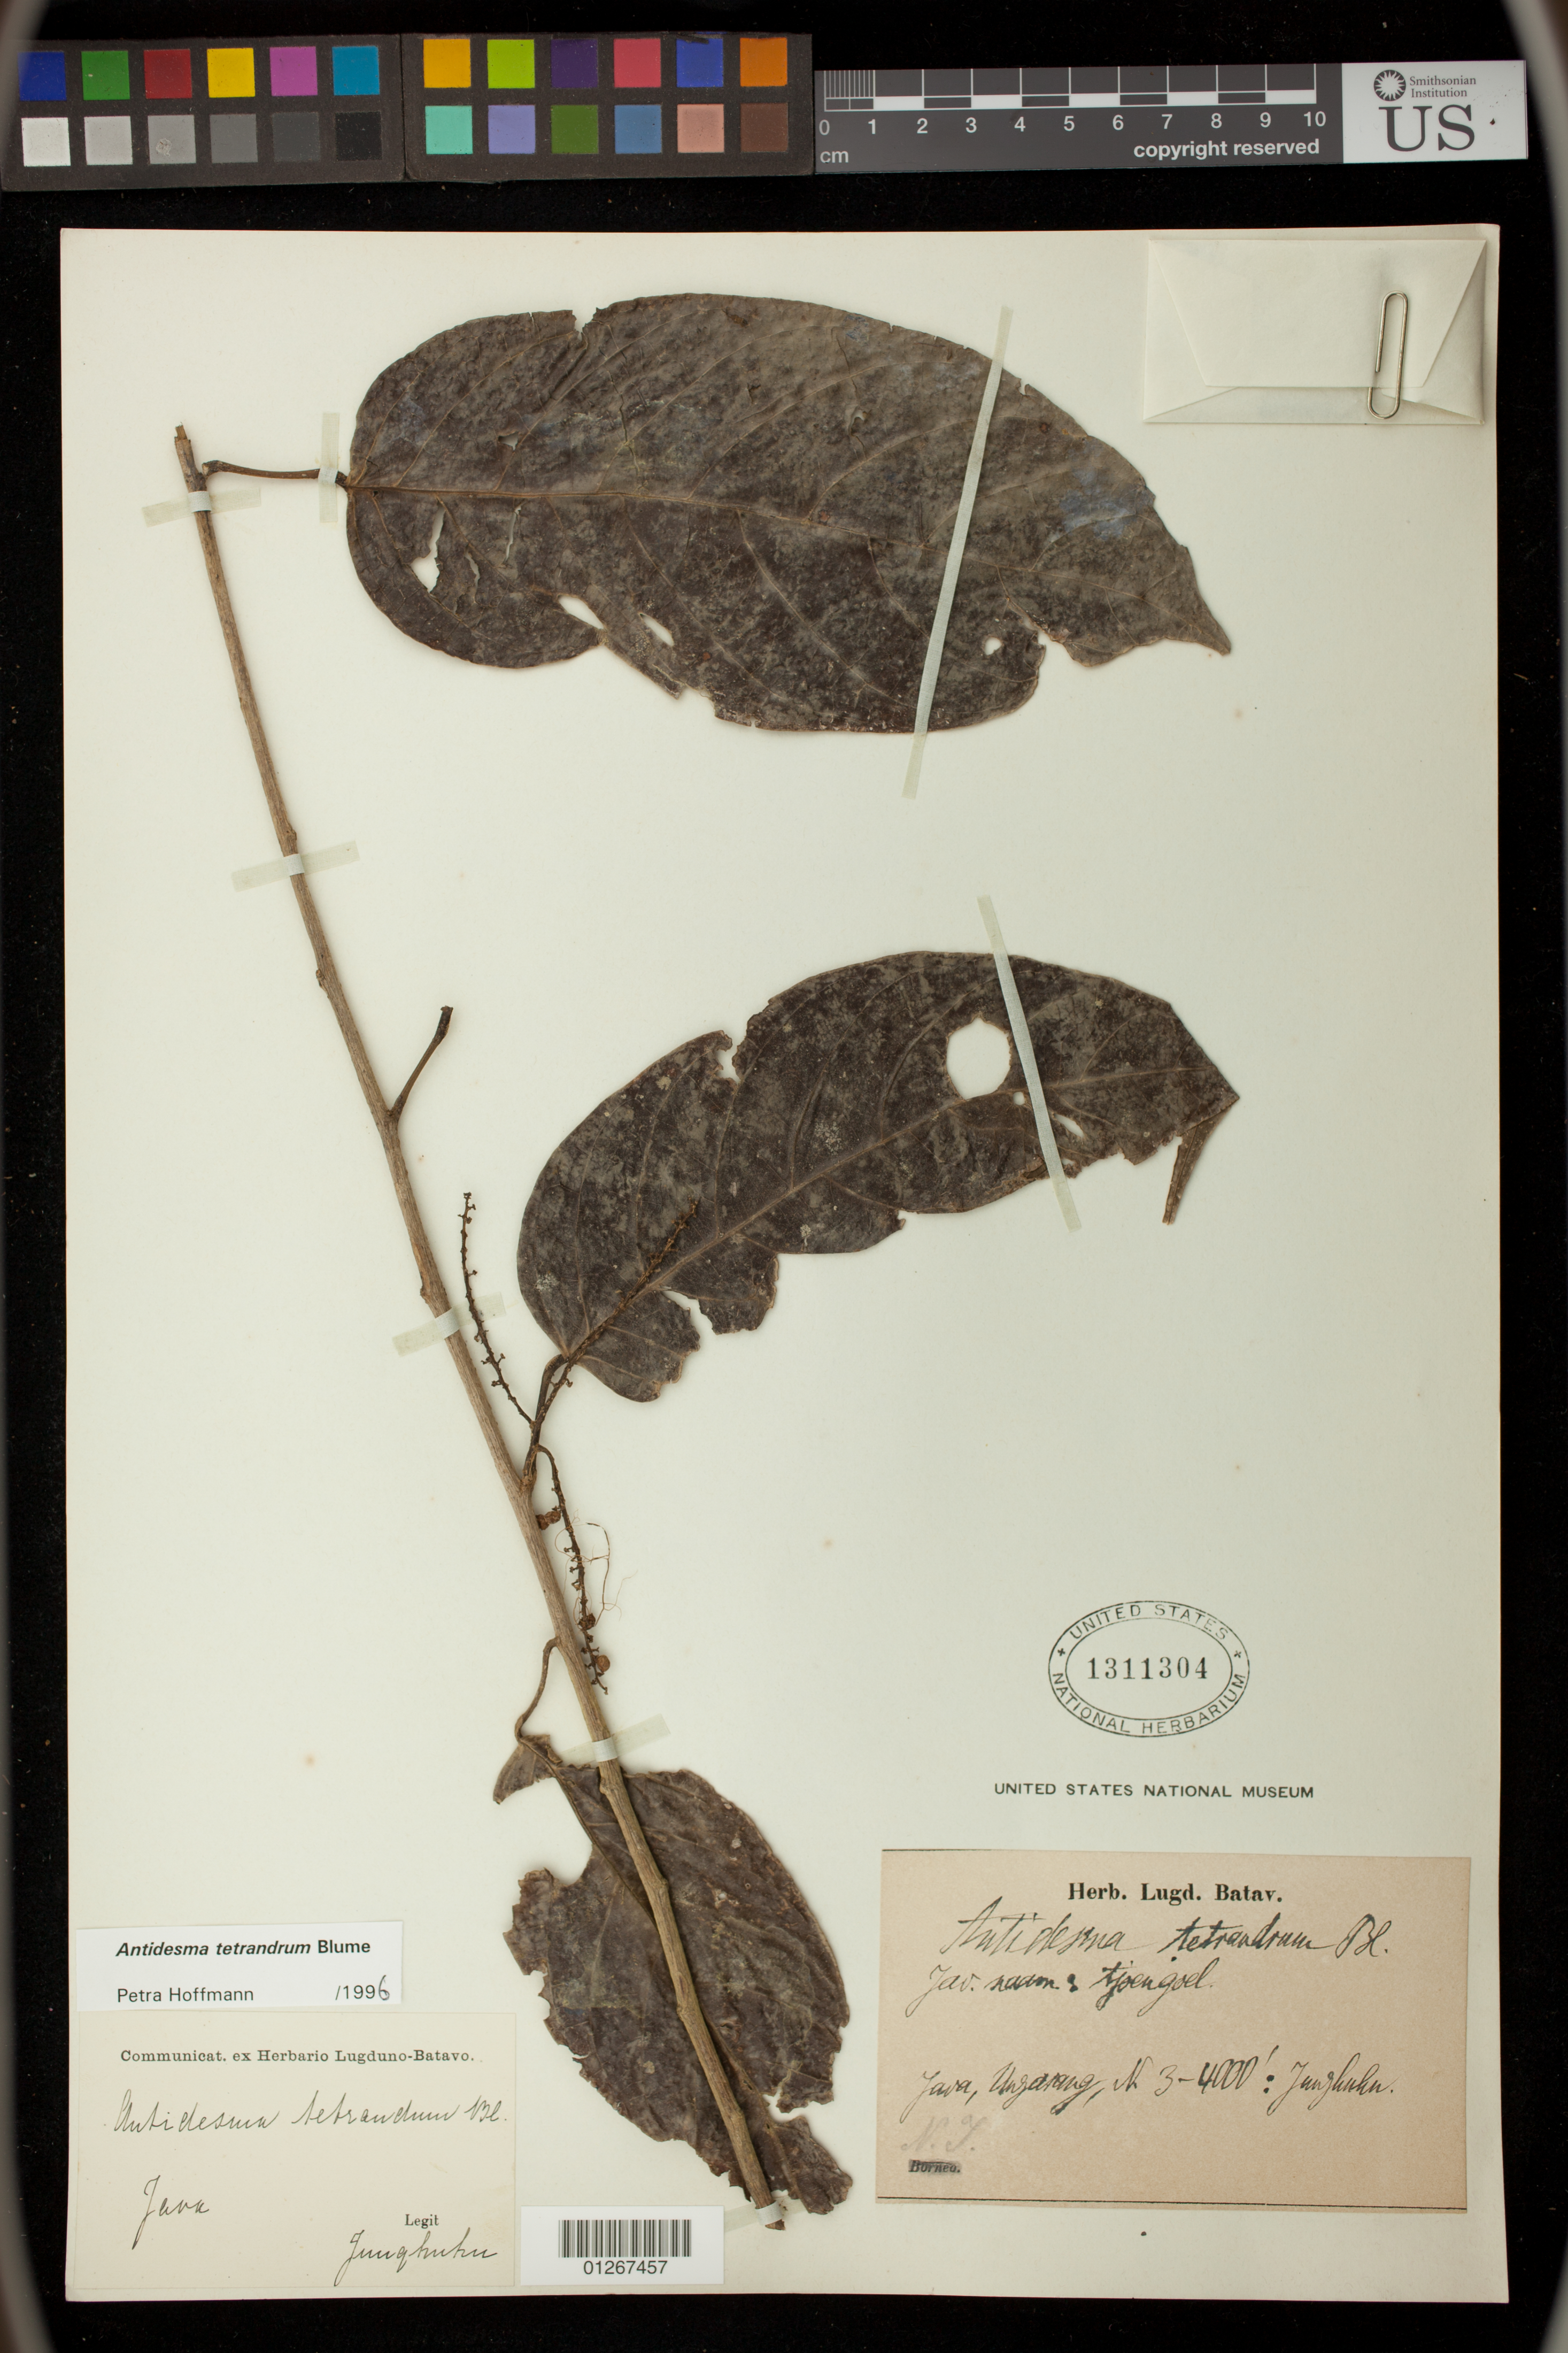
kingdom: Plantae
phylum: Tracheophyta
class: Magnoliopsida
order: Malpighiales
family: Phyllanthaceae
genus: Antidesma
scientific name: Antidesma tetrandrum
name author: Blume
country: Indonesia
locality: Java, Unzarang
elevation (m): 914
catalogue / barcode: US 1311304